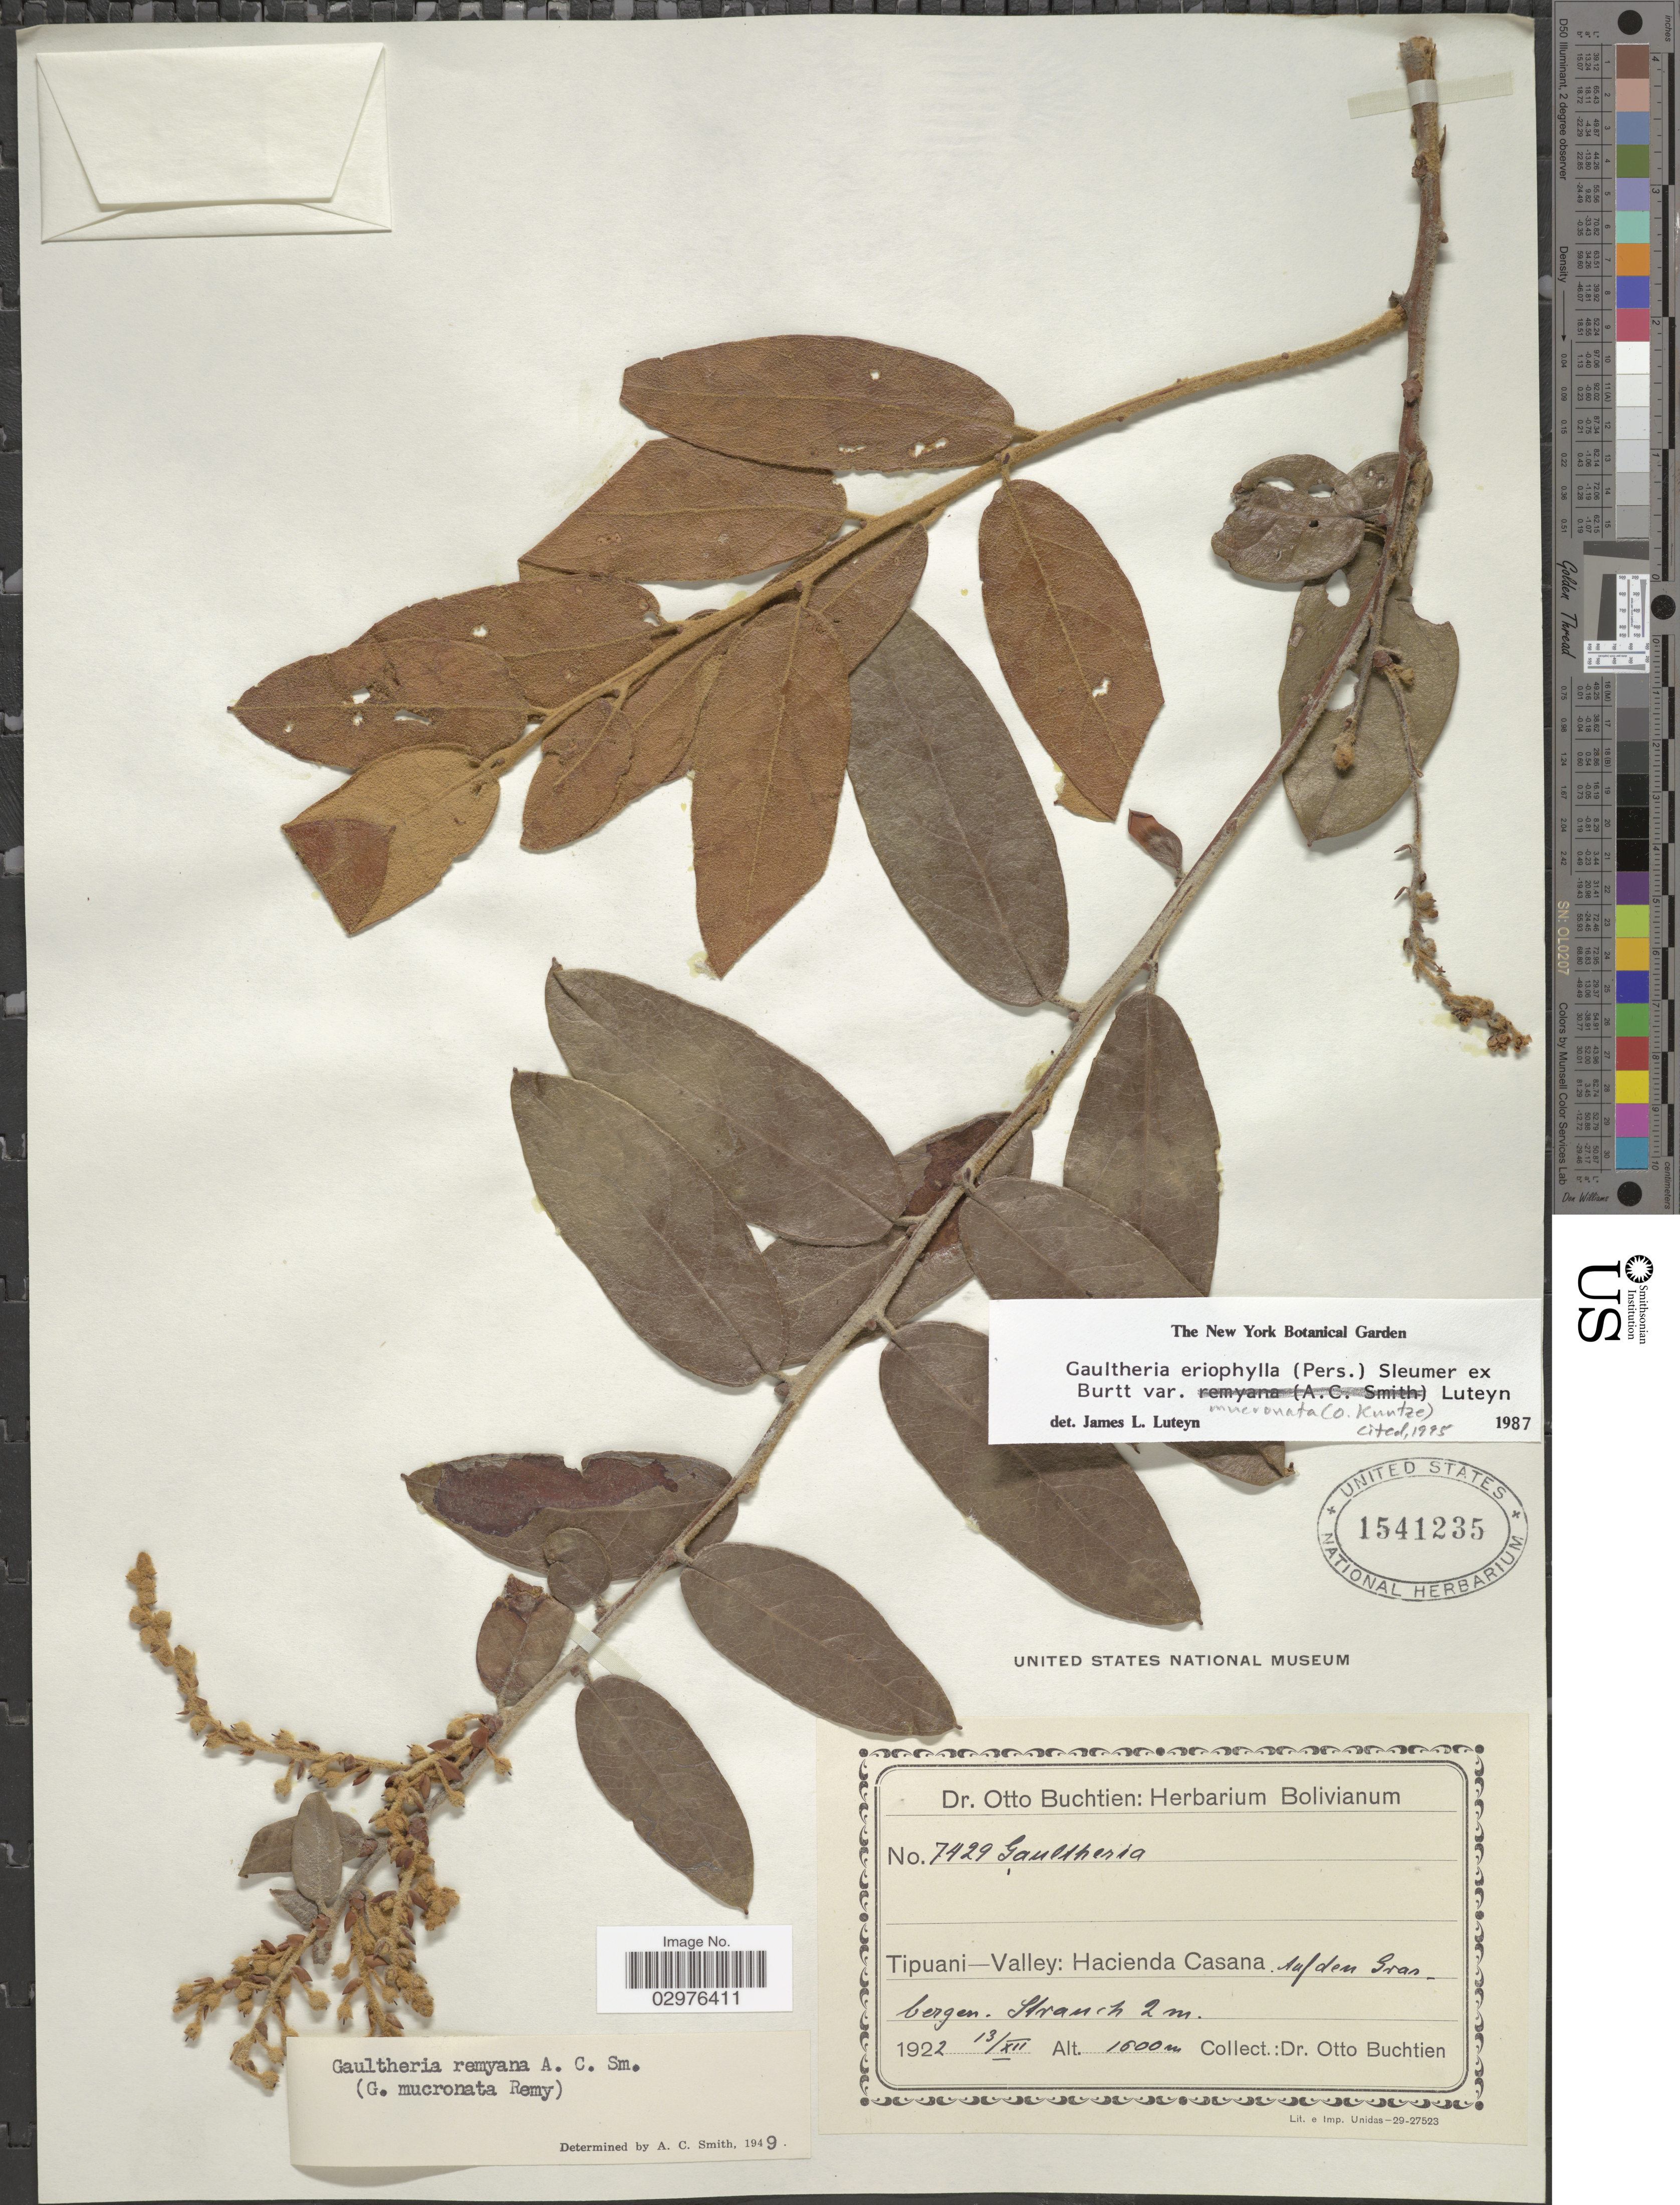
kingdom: Plantae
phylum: Tracheophyta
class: Magnoliopsida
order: Ericales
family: Ericaceae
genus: Gaultheria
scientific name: Gaultheria eriophylla var. mucronata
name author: Luteyn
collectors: O. Buchtien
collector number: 7429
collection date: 1922-12-13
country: Bolivia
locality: Tipuani-Valley: Hacienda Casana. Auf dem Gran bergen.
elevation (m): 1600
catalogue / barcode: US 1541235